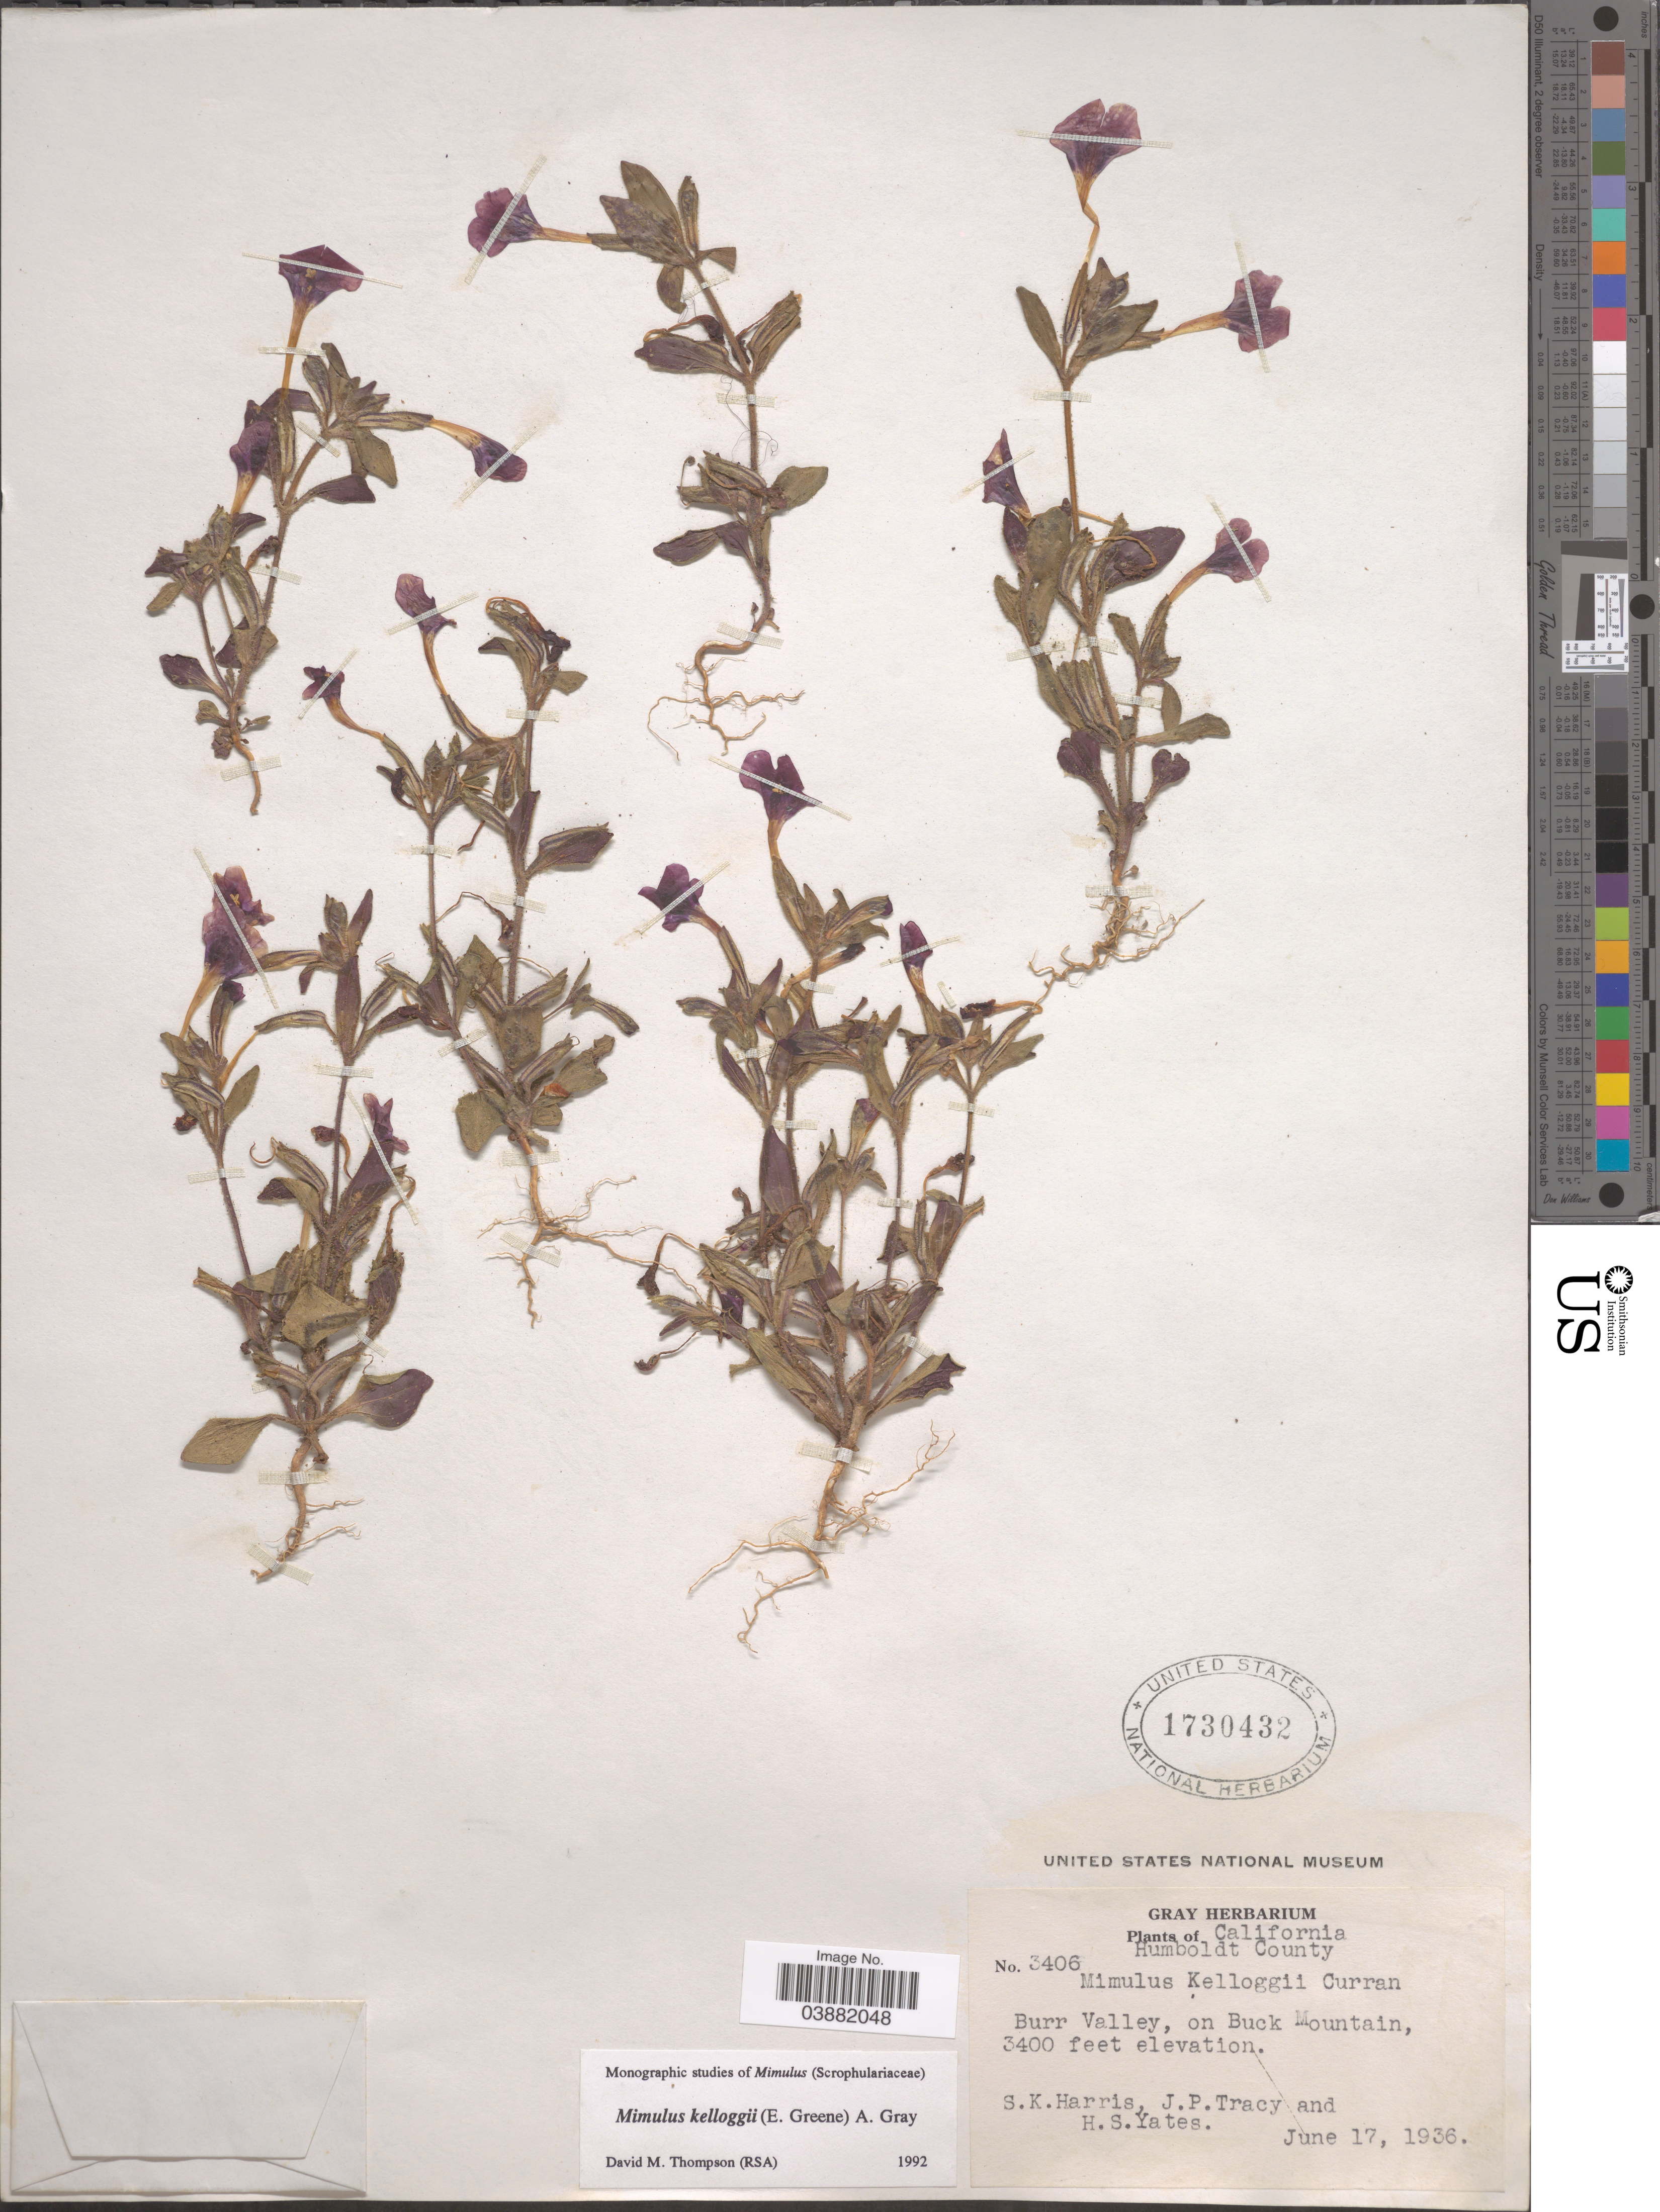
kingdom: Plantae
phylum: Tracheophyta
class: Magnoliopsida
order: Lamiales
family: Phrymaceae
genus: Mimulus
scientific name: Mimulus kelloggii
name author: (Curran ex Greene) Curran ex A. Gray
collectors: S. K. Harris, J. Tracy & H. S. Yates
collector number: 3406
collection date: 1936-06-17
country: United States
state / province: California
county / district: Humboldt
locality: Humboldt County. Burr Valley, on Buck Mountain.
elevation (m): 1036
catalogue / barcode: US 1730432